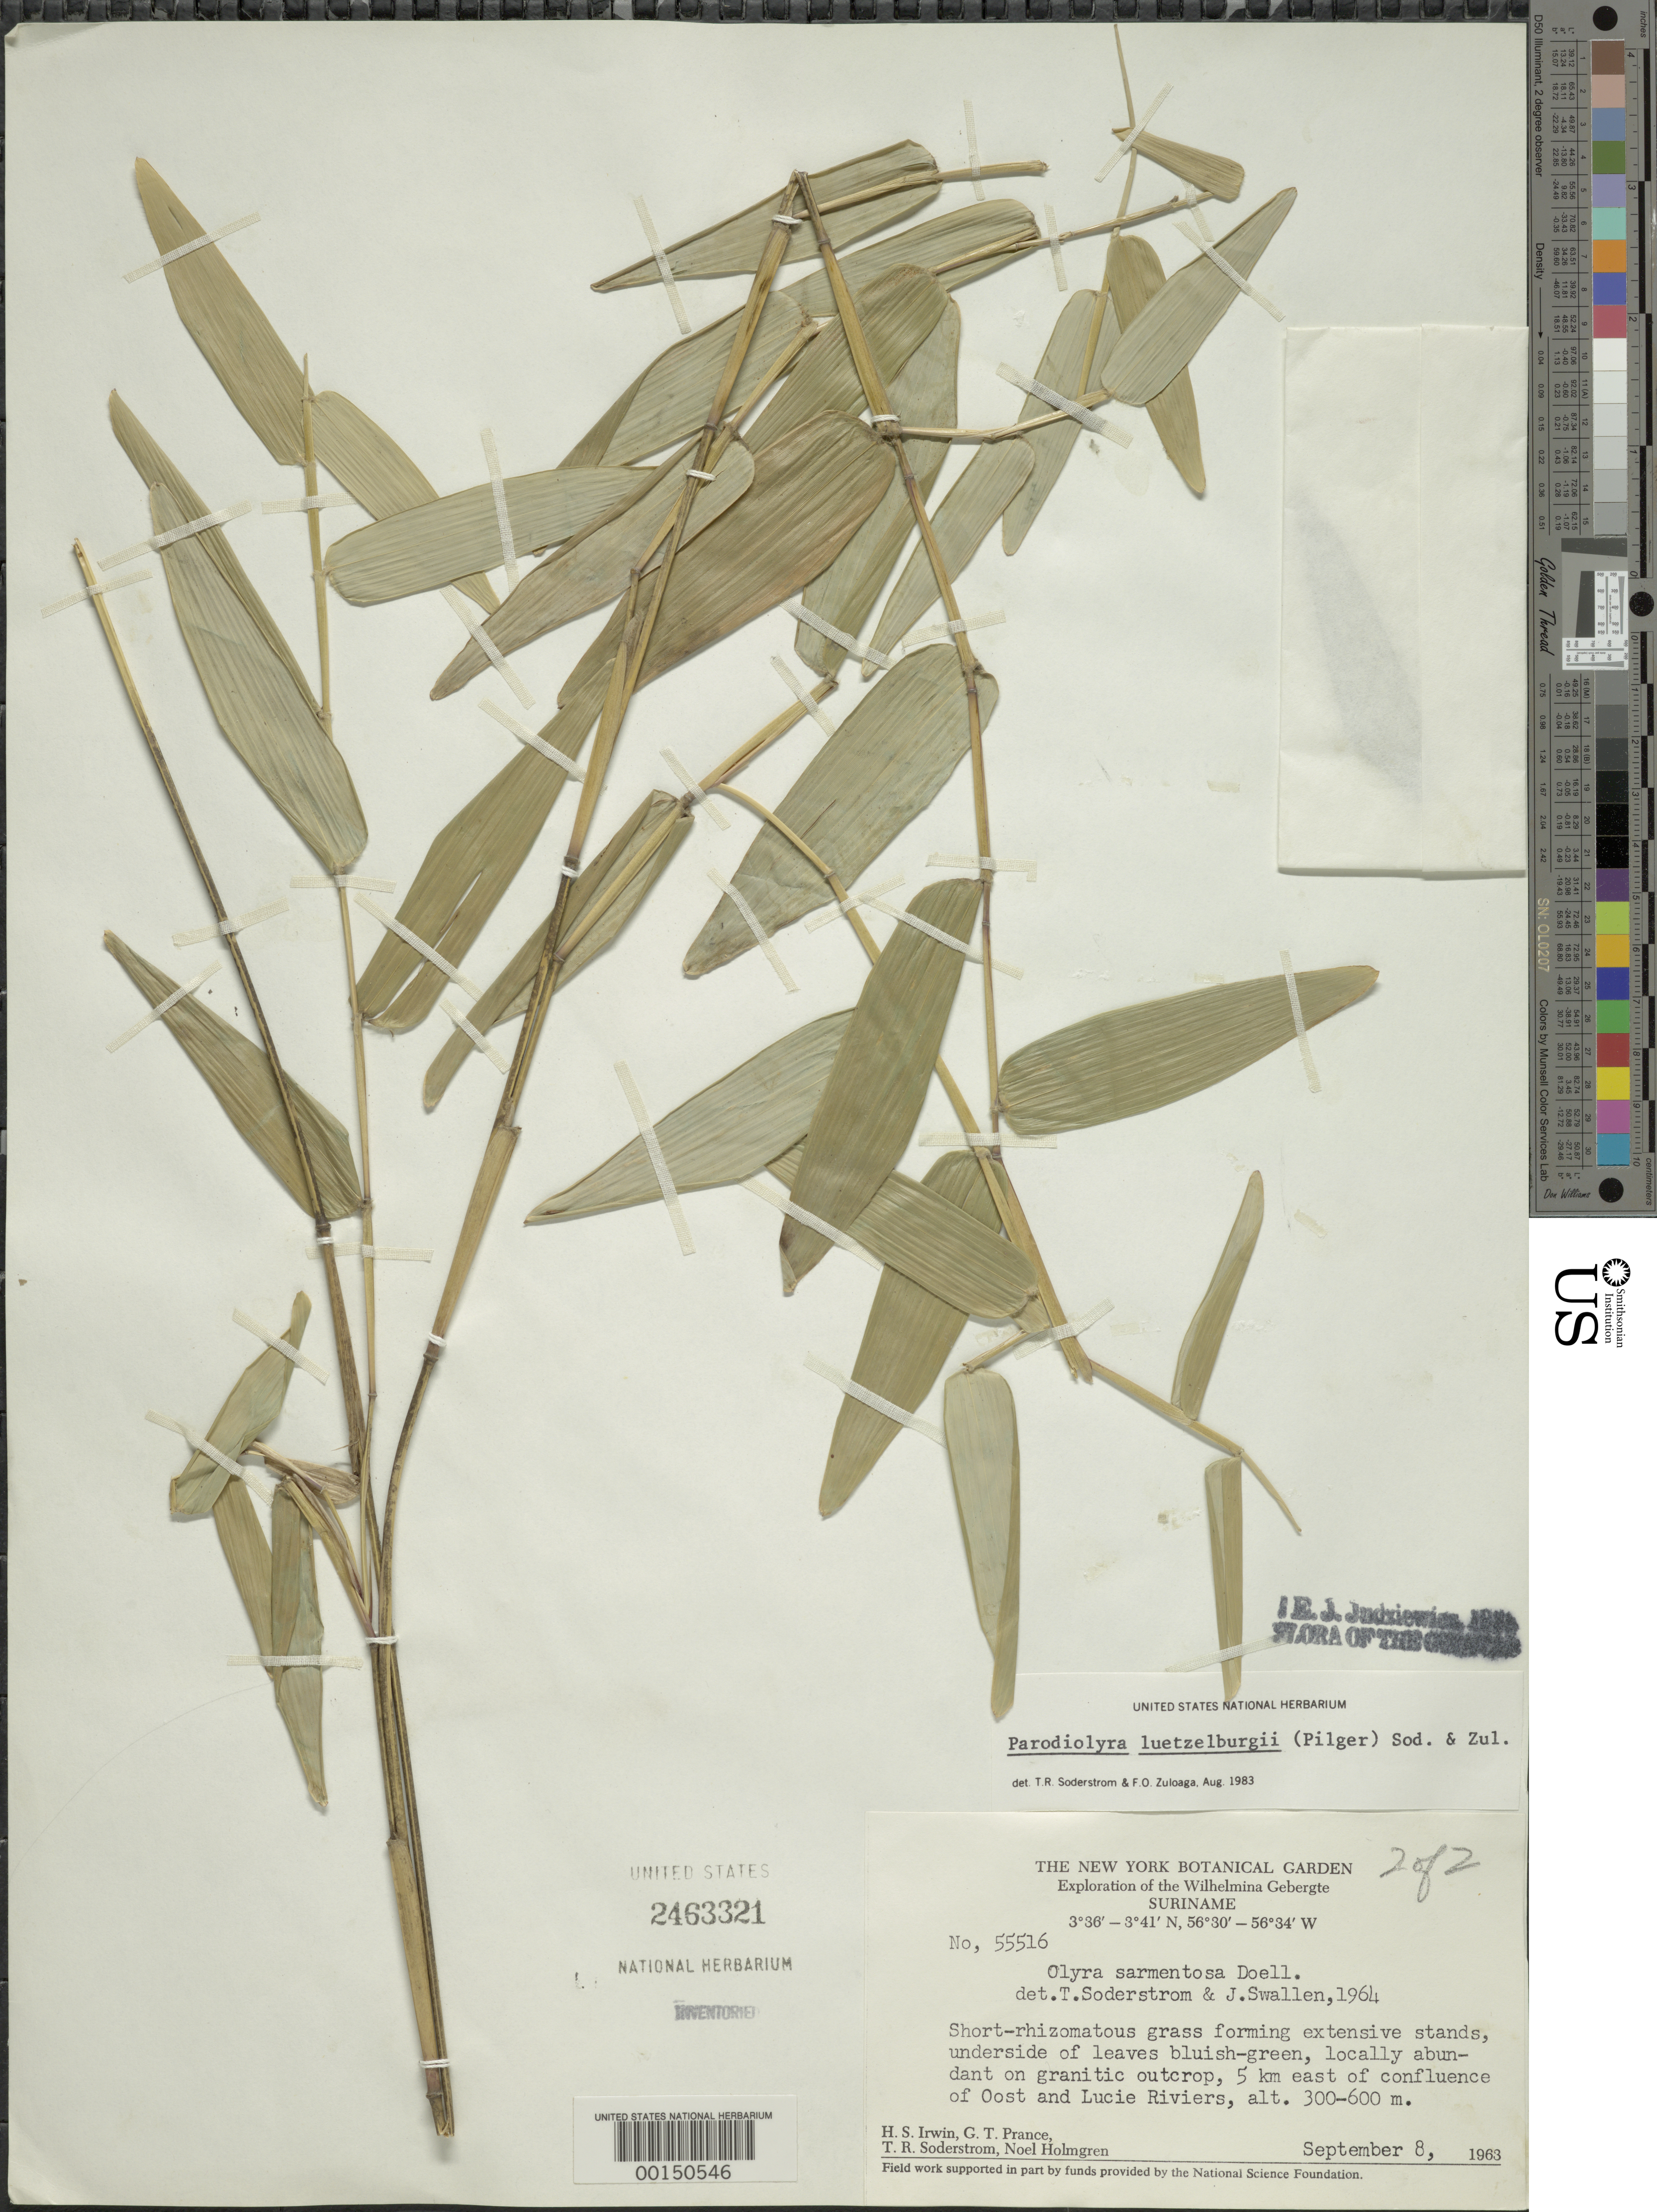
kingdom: Plantae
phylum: Tracheophyta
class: Liliopsida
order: Poales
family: Poaceae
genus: Parodiolyra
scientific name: Parodiolyra luetzelburgii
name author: (Pilg.) Soderstr. & Zuloaga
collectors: H. Irwin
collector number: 55516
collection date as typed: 08 Sep 1963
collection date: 1963-09-08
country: Suriname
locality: Wilhelmina gerbergte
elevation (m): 300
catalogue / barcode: US 2463321